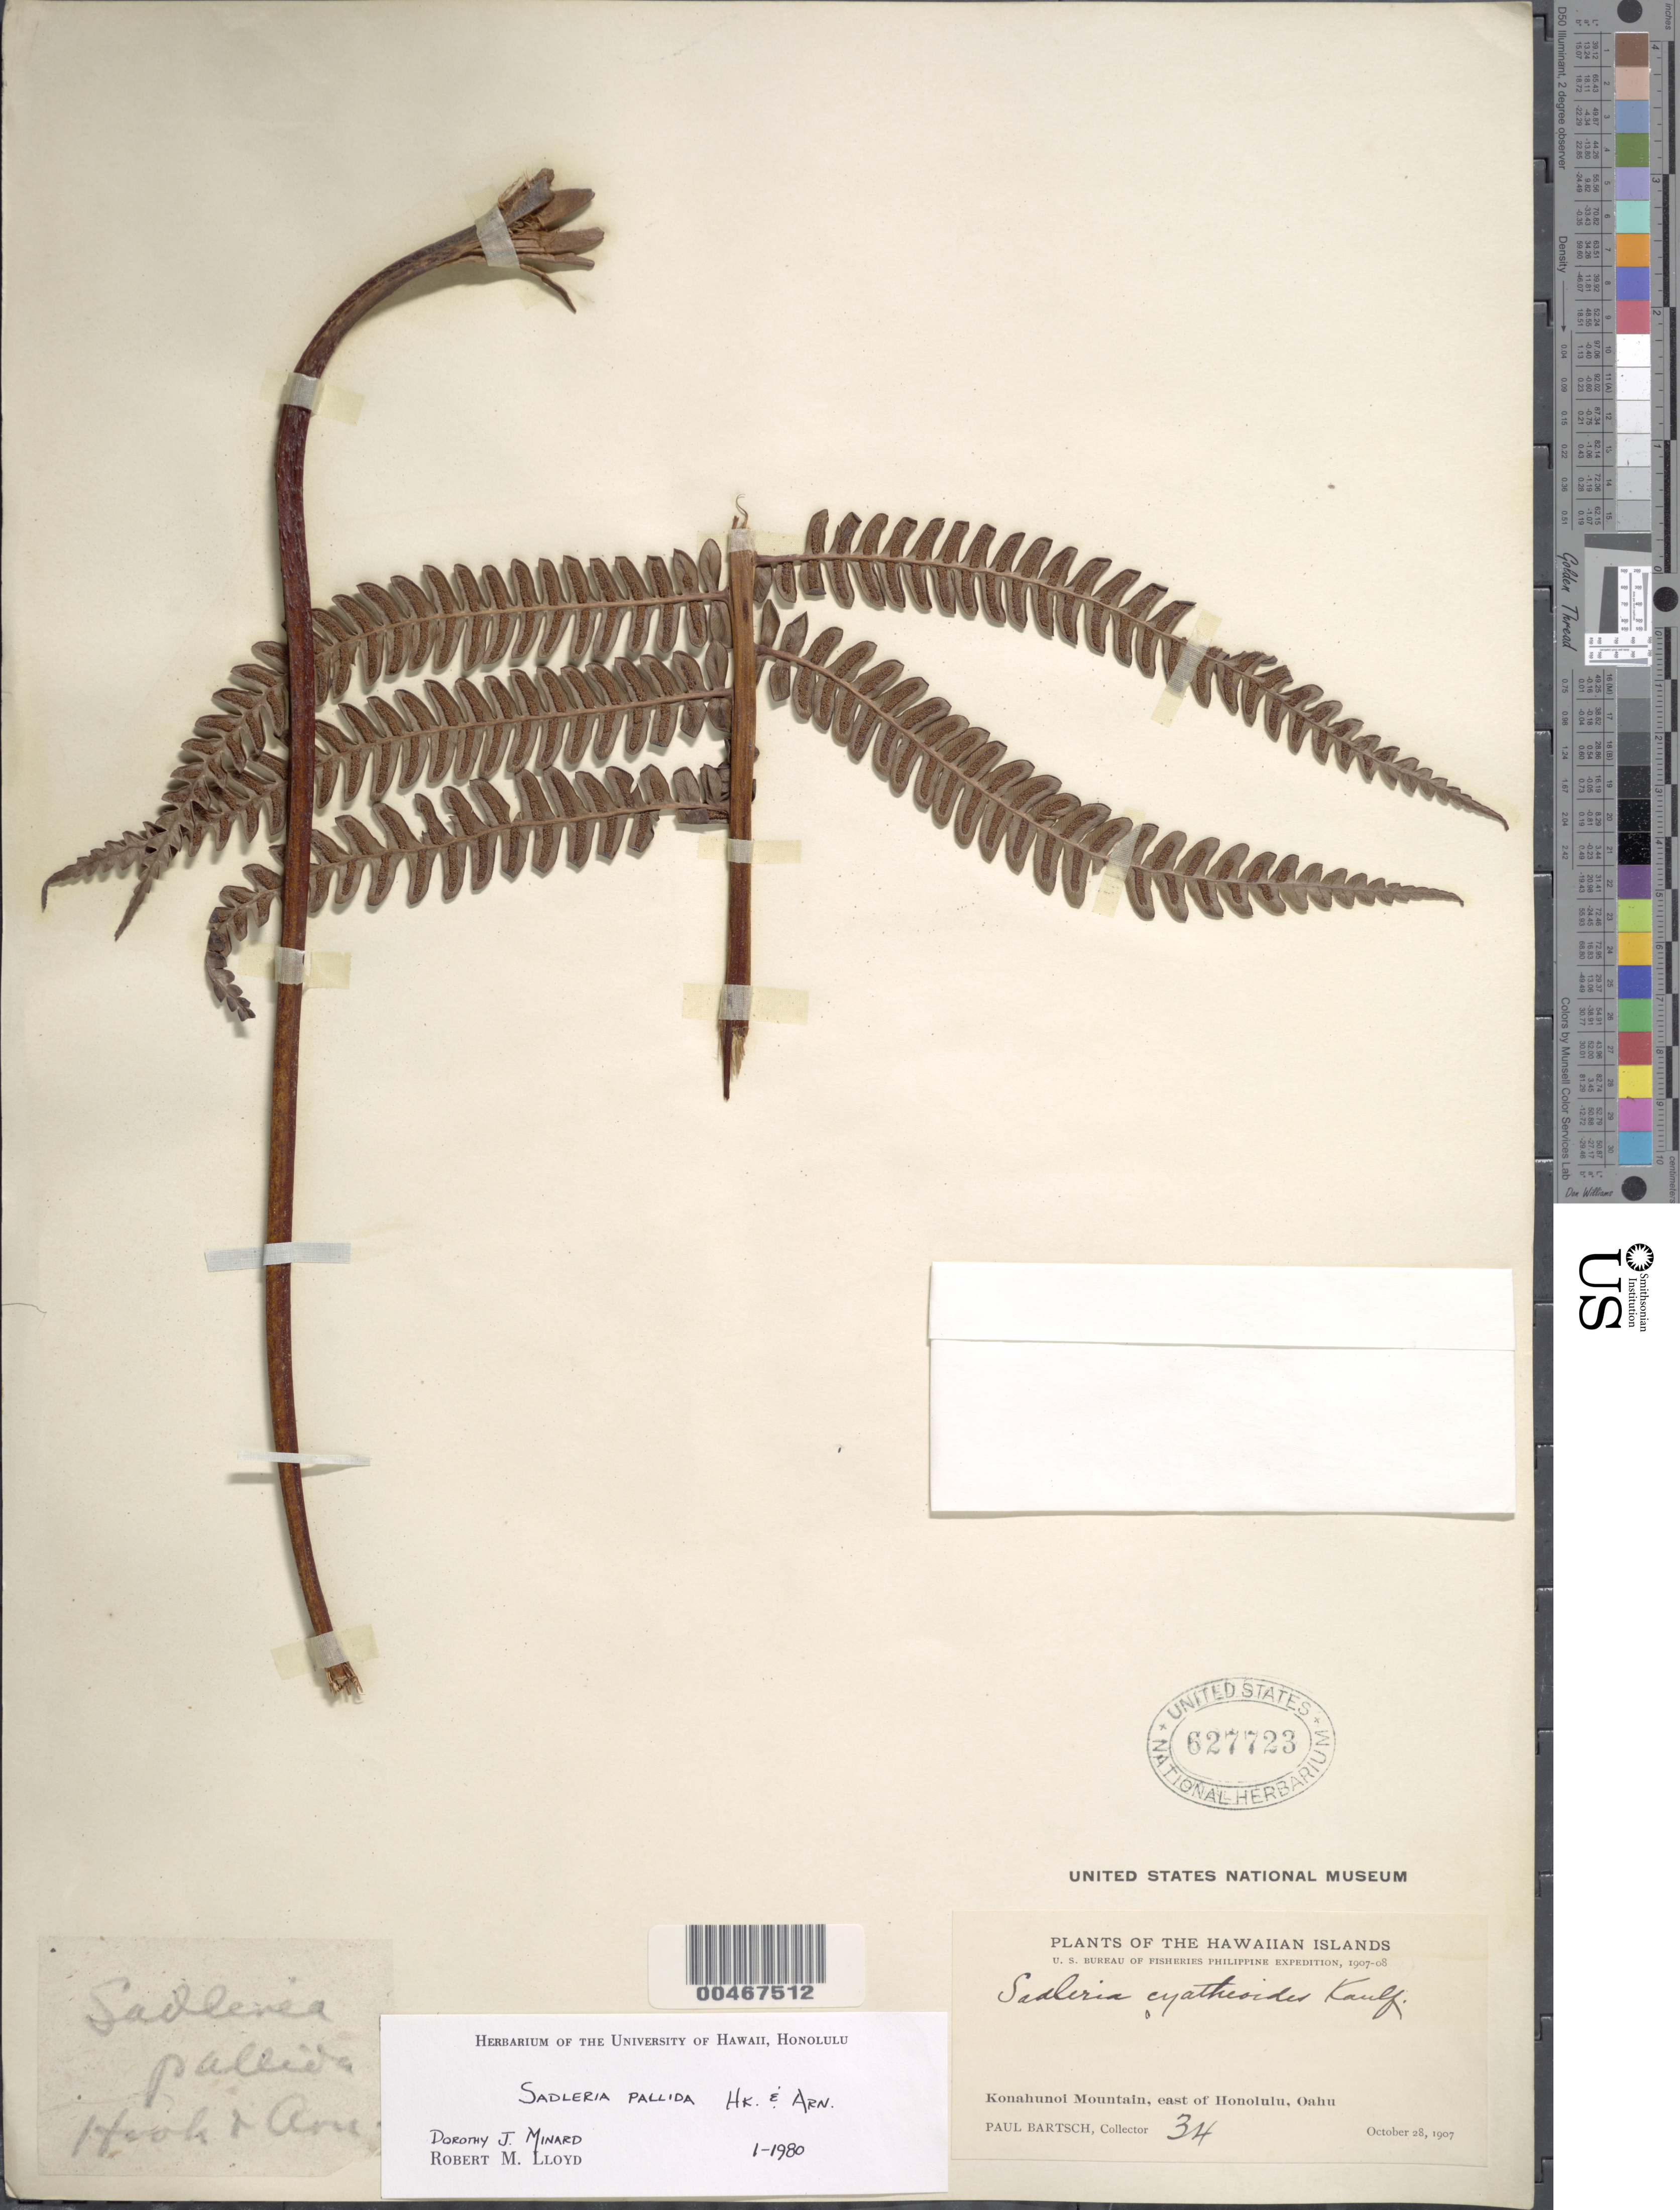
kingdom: Plantae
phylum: Tracheophyta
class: Polypodiopsida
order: Polypodiales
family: Blechnaceae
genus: Sadleria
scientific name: Sadleria pallida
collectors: P. Bartsch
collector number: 34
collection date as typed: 28 Oct 1907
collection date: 1907-10-28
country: United States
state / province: Hawaii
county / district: Honolulu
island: Oahu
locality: Konahunoi Mt., E of Honolulu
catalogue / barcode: US 627723